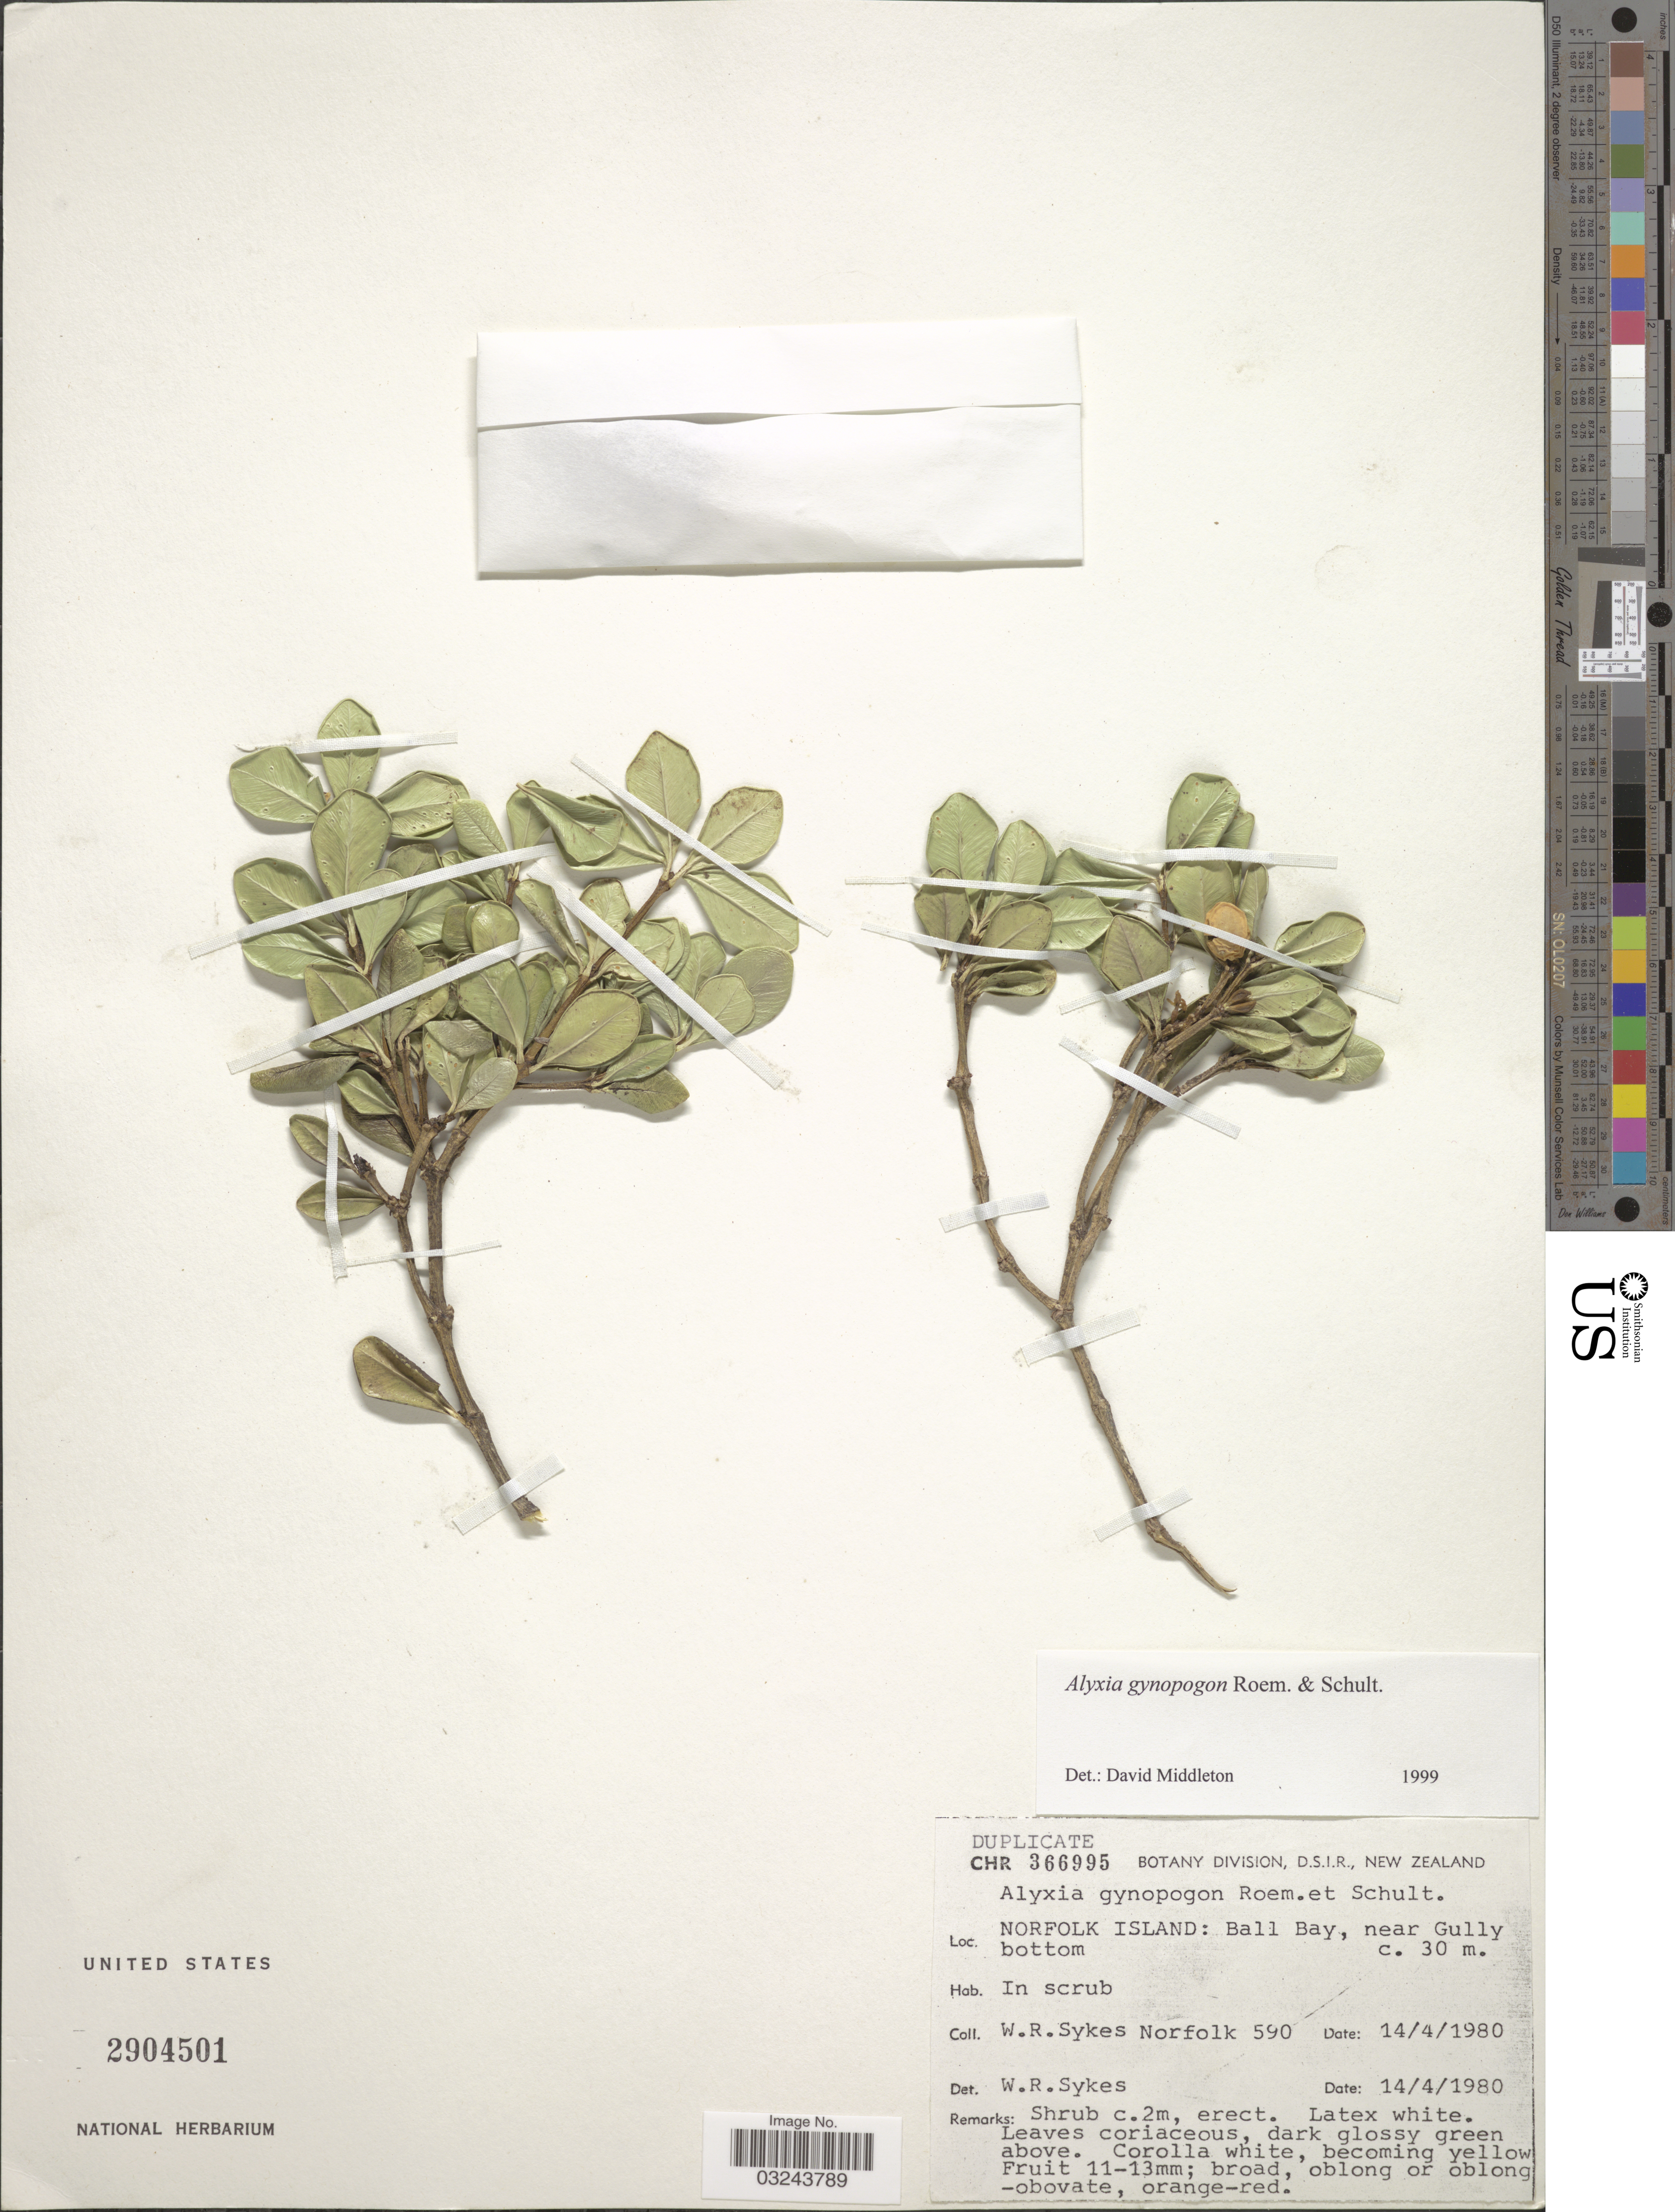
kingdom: Plantae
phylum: Tracheophyta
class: Magnoliopsida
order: Gentianales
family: Apocynaceae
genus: Alyxia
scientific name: Alyxia gynopogon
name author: Roem.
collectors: W. R. Sykes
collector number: Norfolk590?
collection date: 1980-04-14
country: Australia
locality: Norfolk Island: Ball Bay, near Gully bottom.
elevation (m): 30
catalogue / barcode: US 2904501